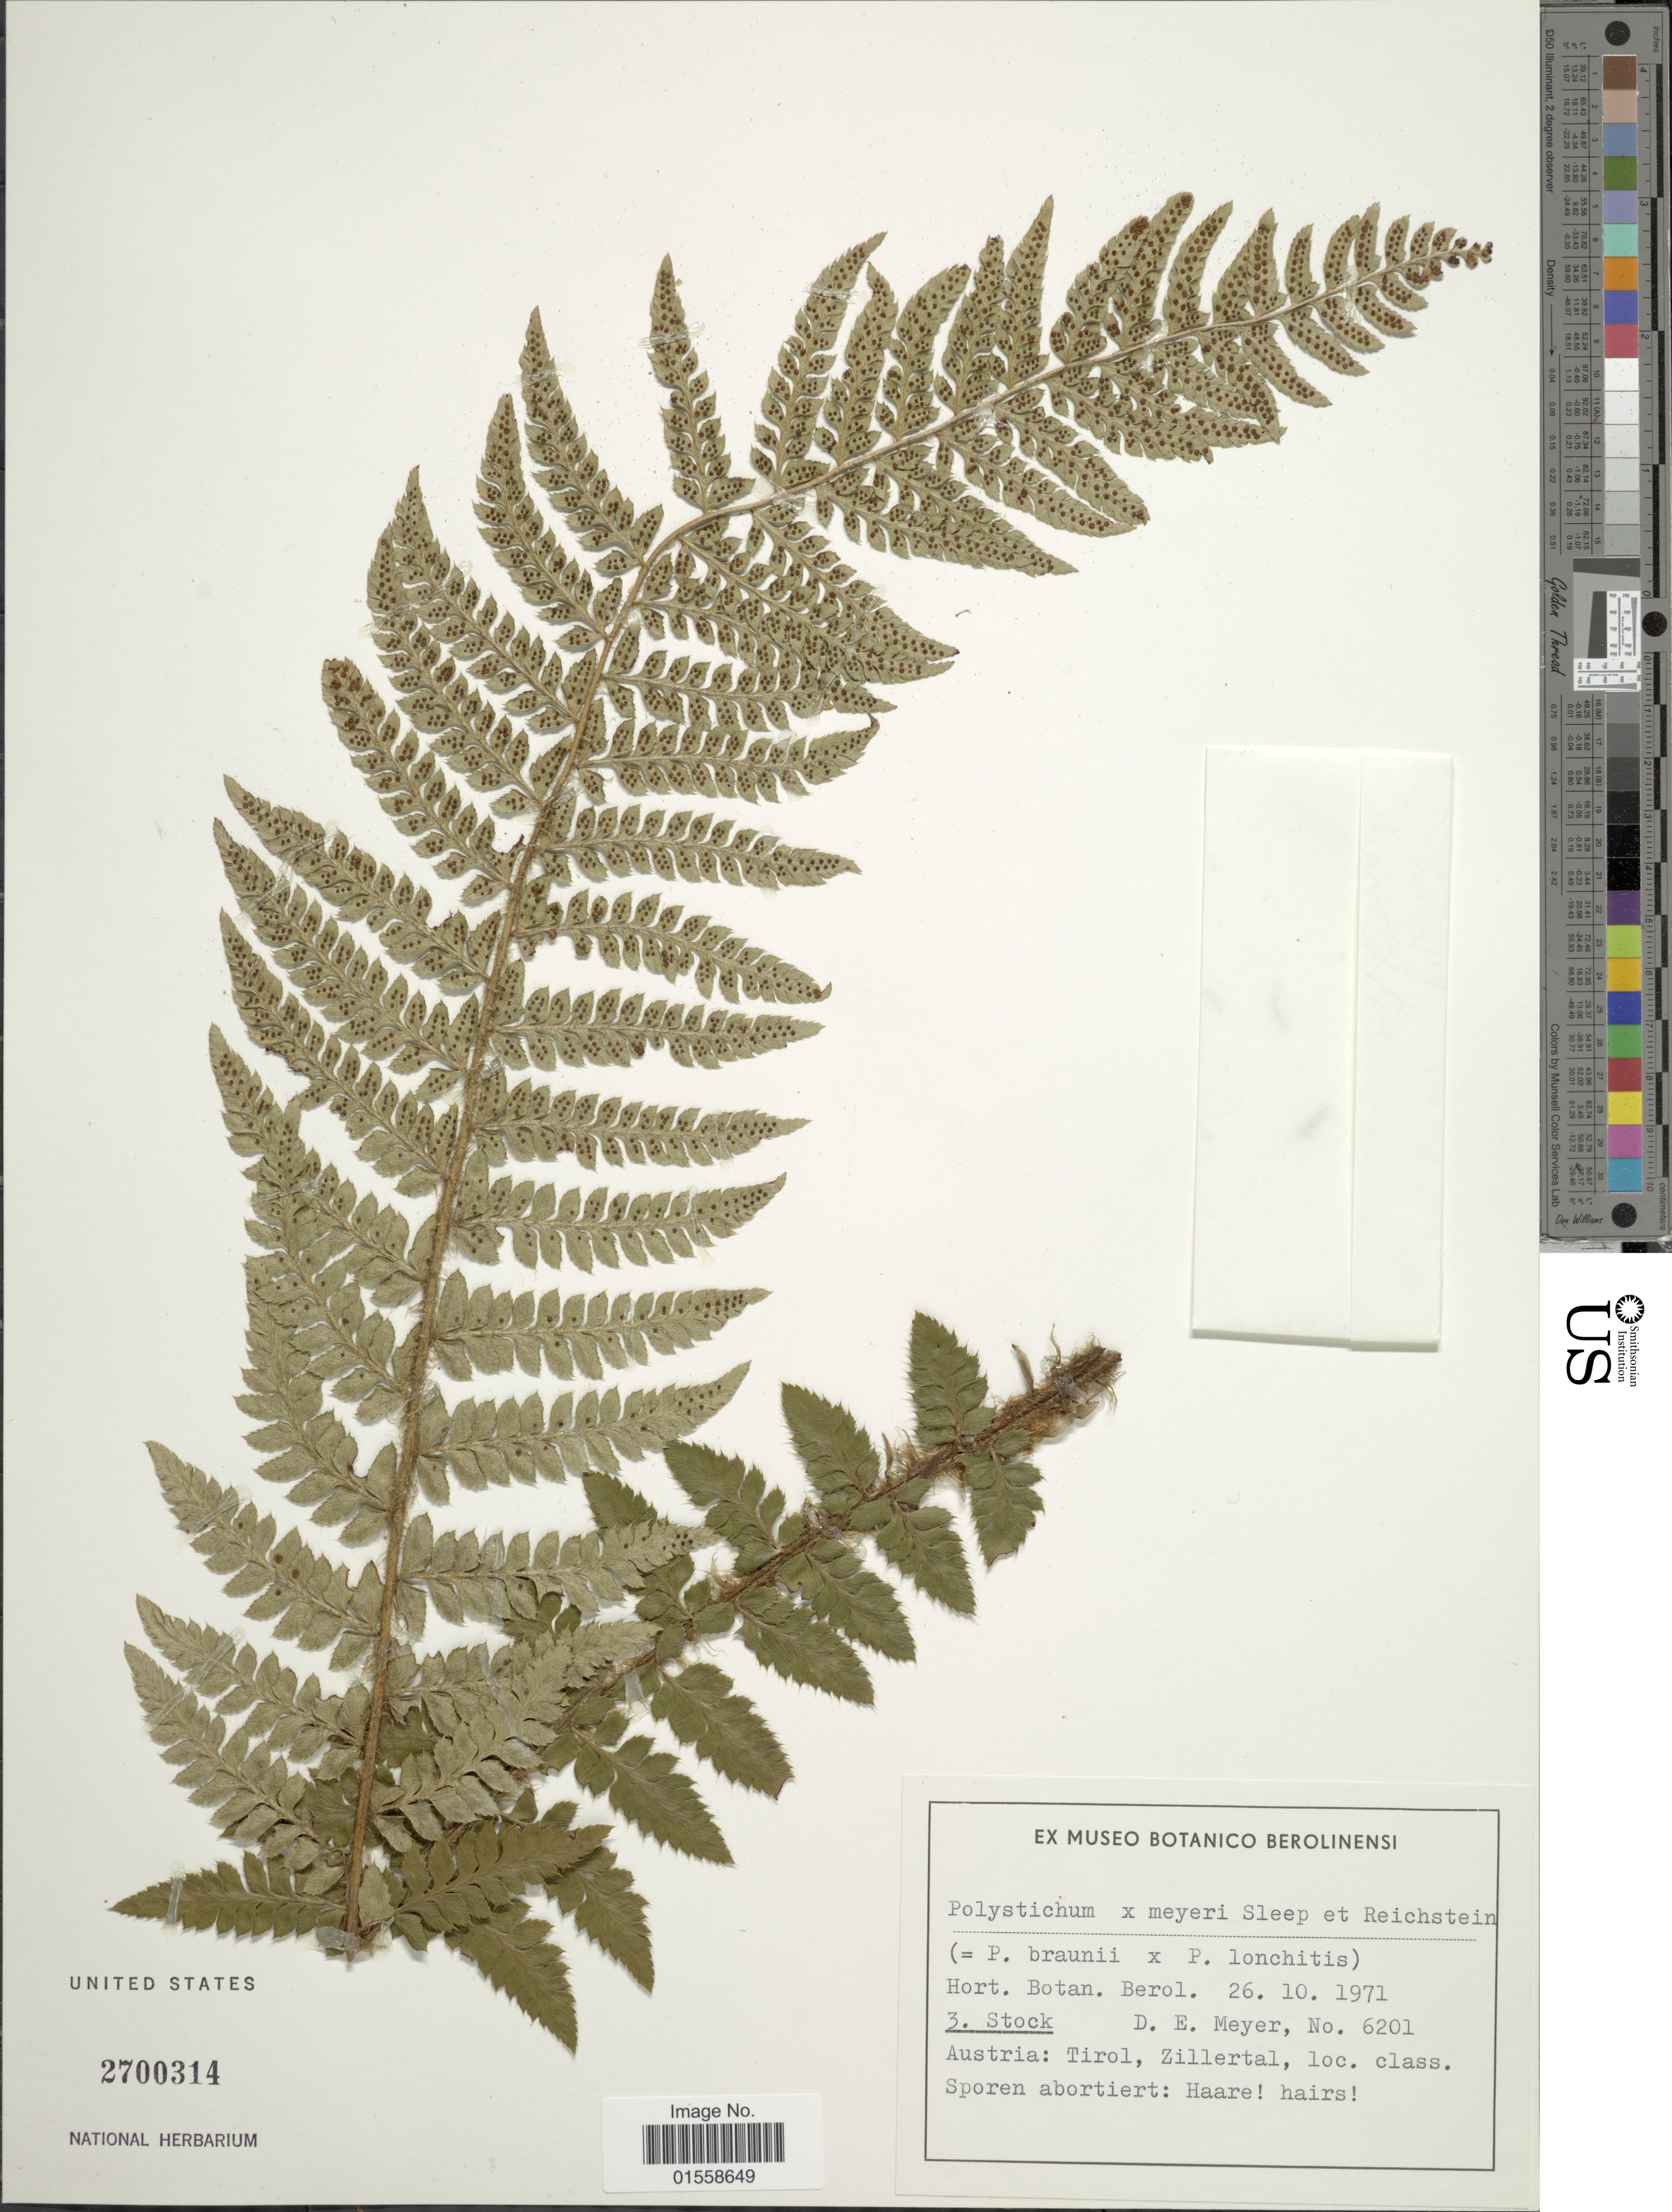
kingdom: Plantae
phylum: Tracheophyta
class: Polypodiopsida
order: Polypodiales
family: Dryopteridaceae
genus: Polystichum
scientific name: Polystichum braunii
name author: (Spenn.) Fée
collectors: D. E. Meyer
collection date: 1971-10-26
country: Austria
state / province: Tirol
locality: Hort. Botan. Berol. Austria: Tirol, Zillertal.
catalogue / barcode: US 2700314